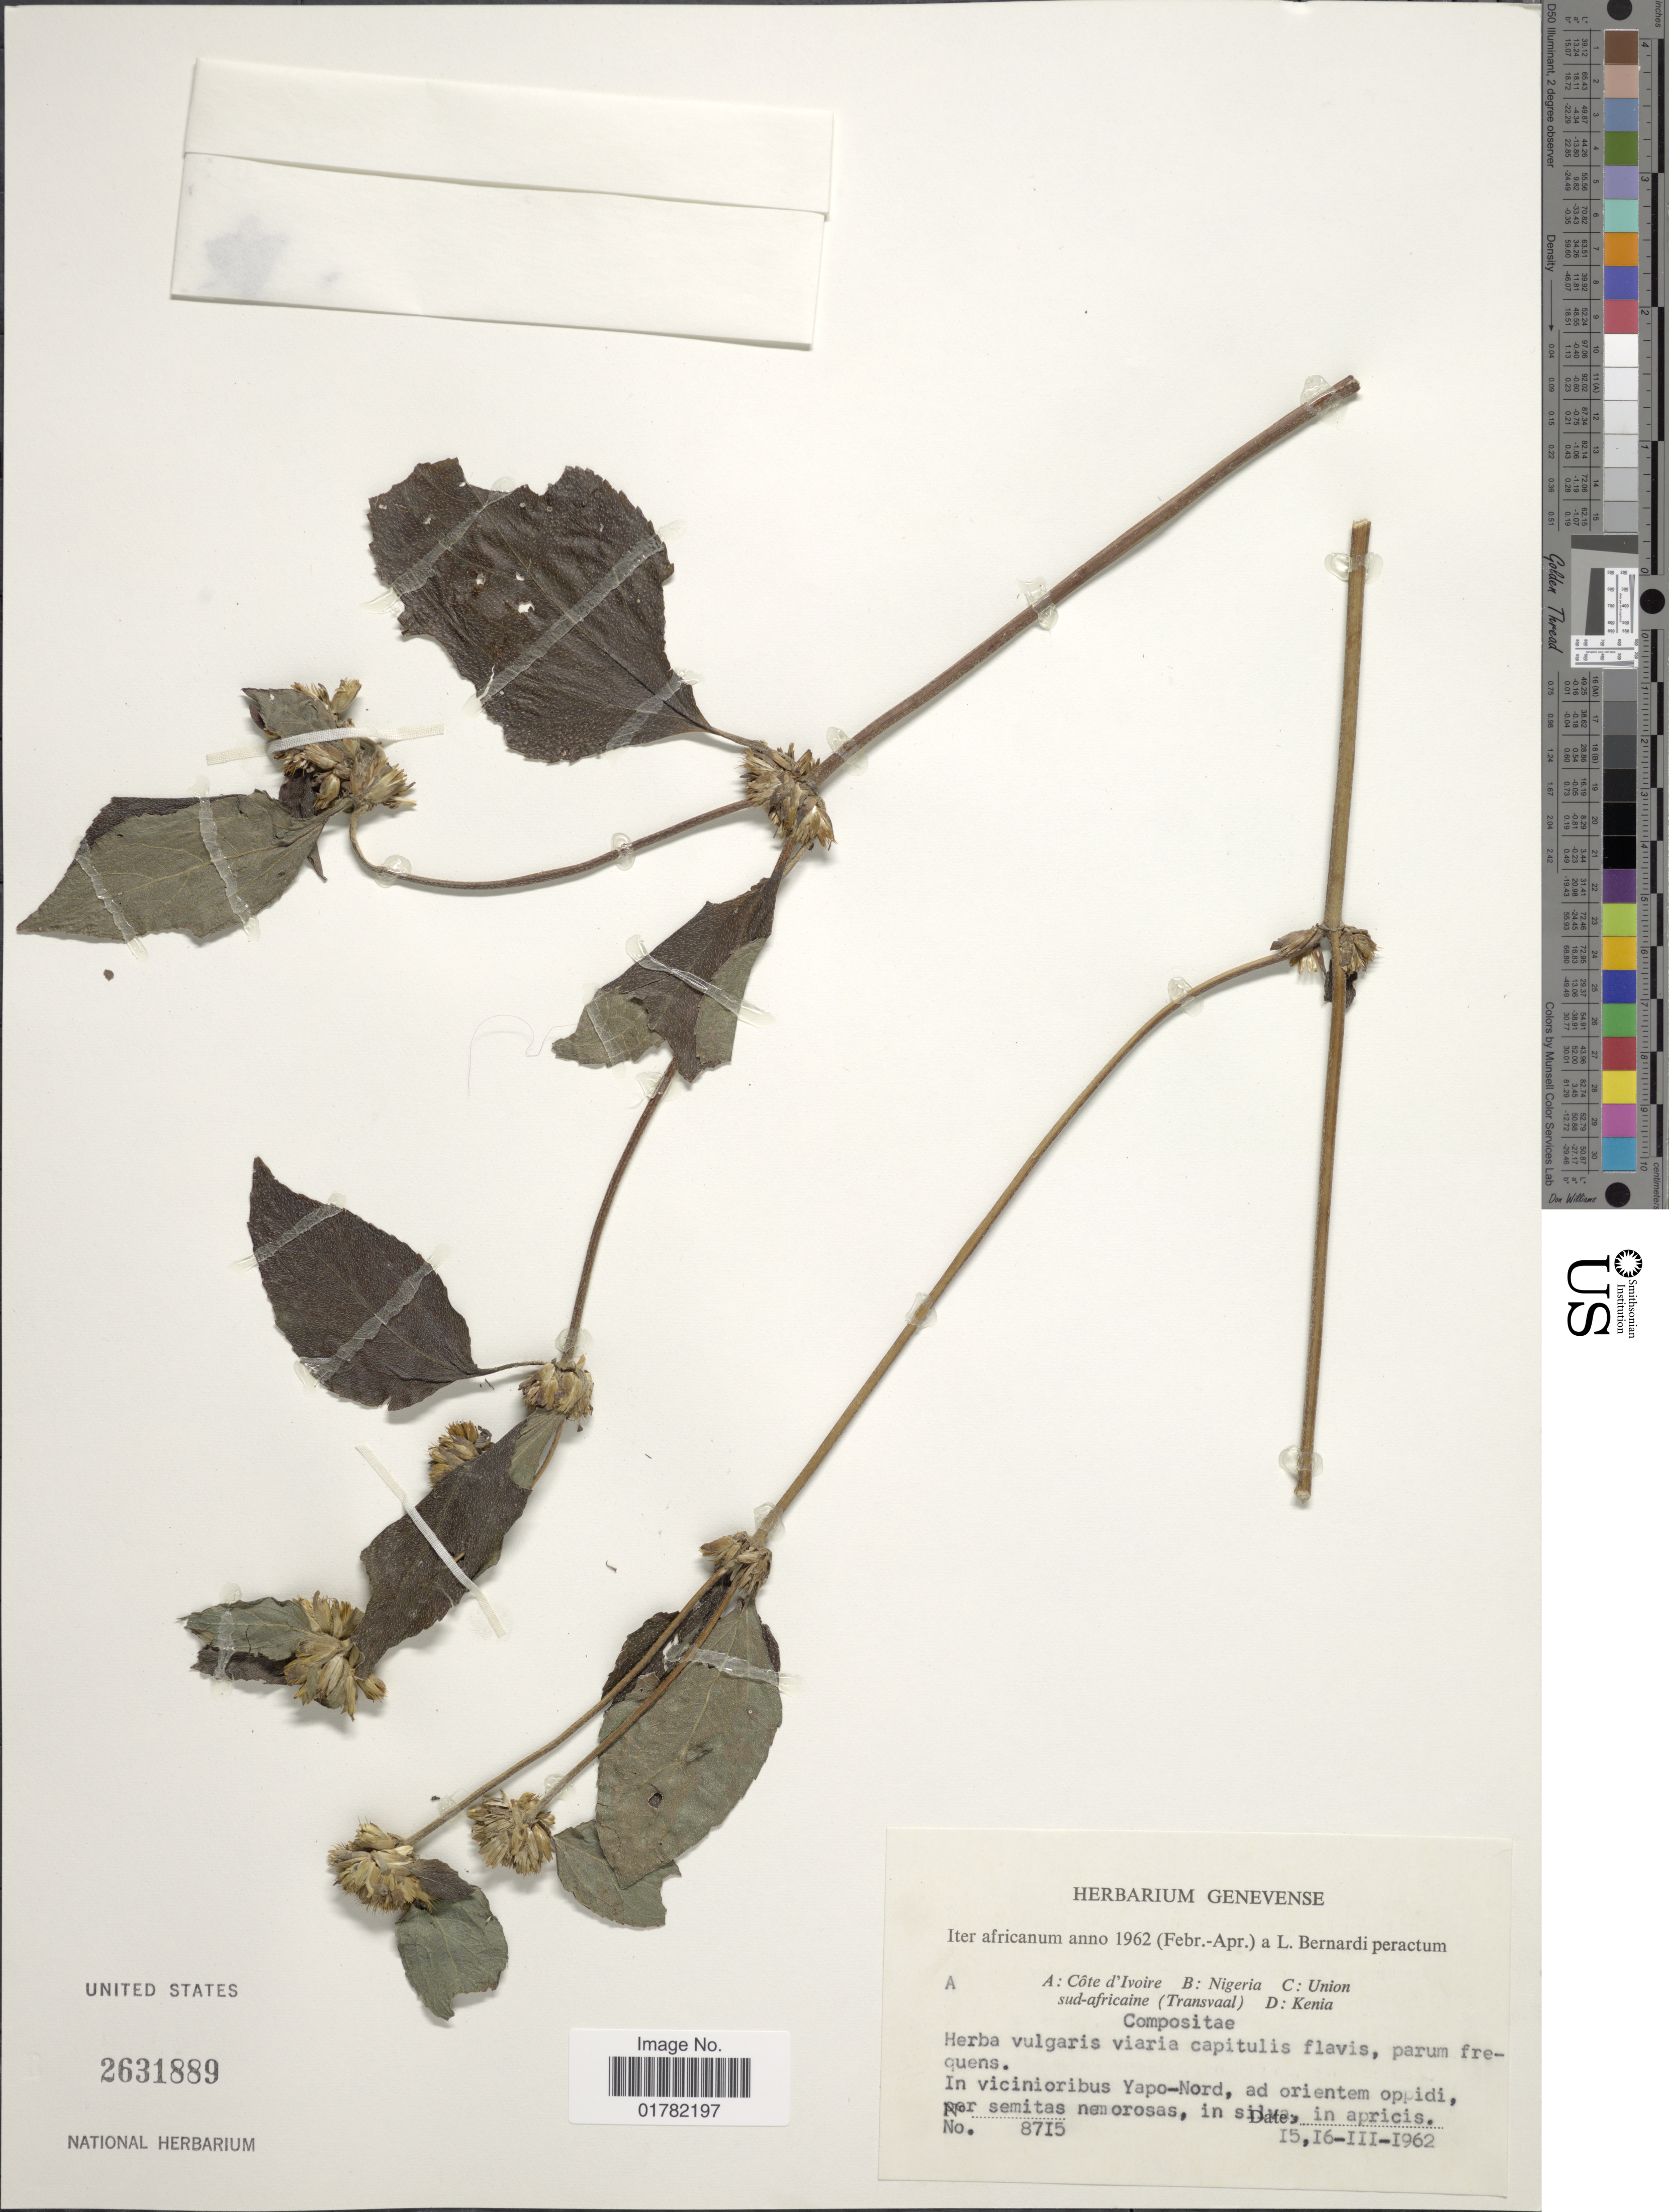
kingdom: Plantae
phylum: Tracheophyta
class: Magnoliopsida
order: Asterales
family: Asteraceae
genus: Synedrella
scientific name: Synedrella nodiflora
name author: (L.) Gaertn.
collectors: L. Bernardi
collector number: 8715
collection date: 1962-03-15/1962-03-16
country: Ivory Coast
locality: Côte d'Ivoire, In vicinioribus Yapo-Nod, ad orientem oppidi, par semitas nemorsas, in silva, in apricis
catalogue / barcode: US 2631889